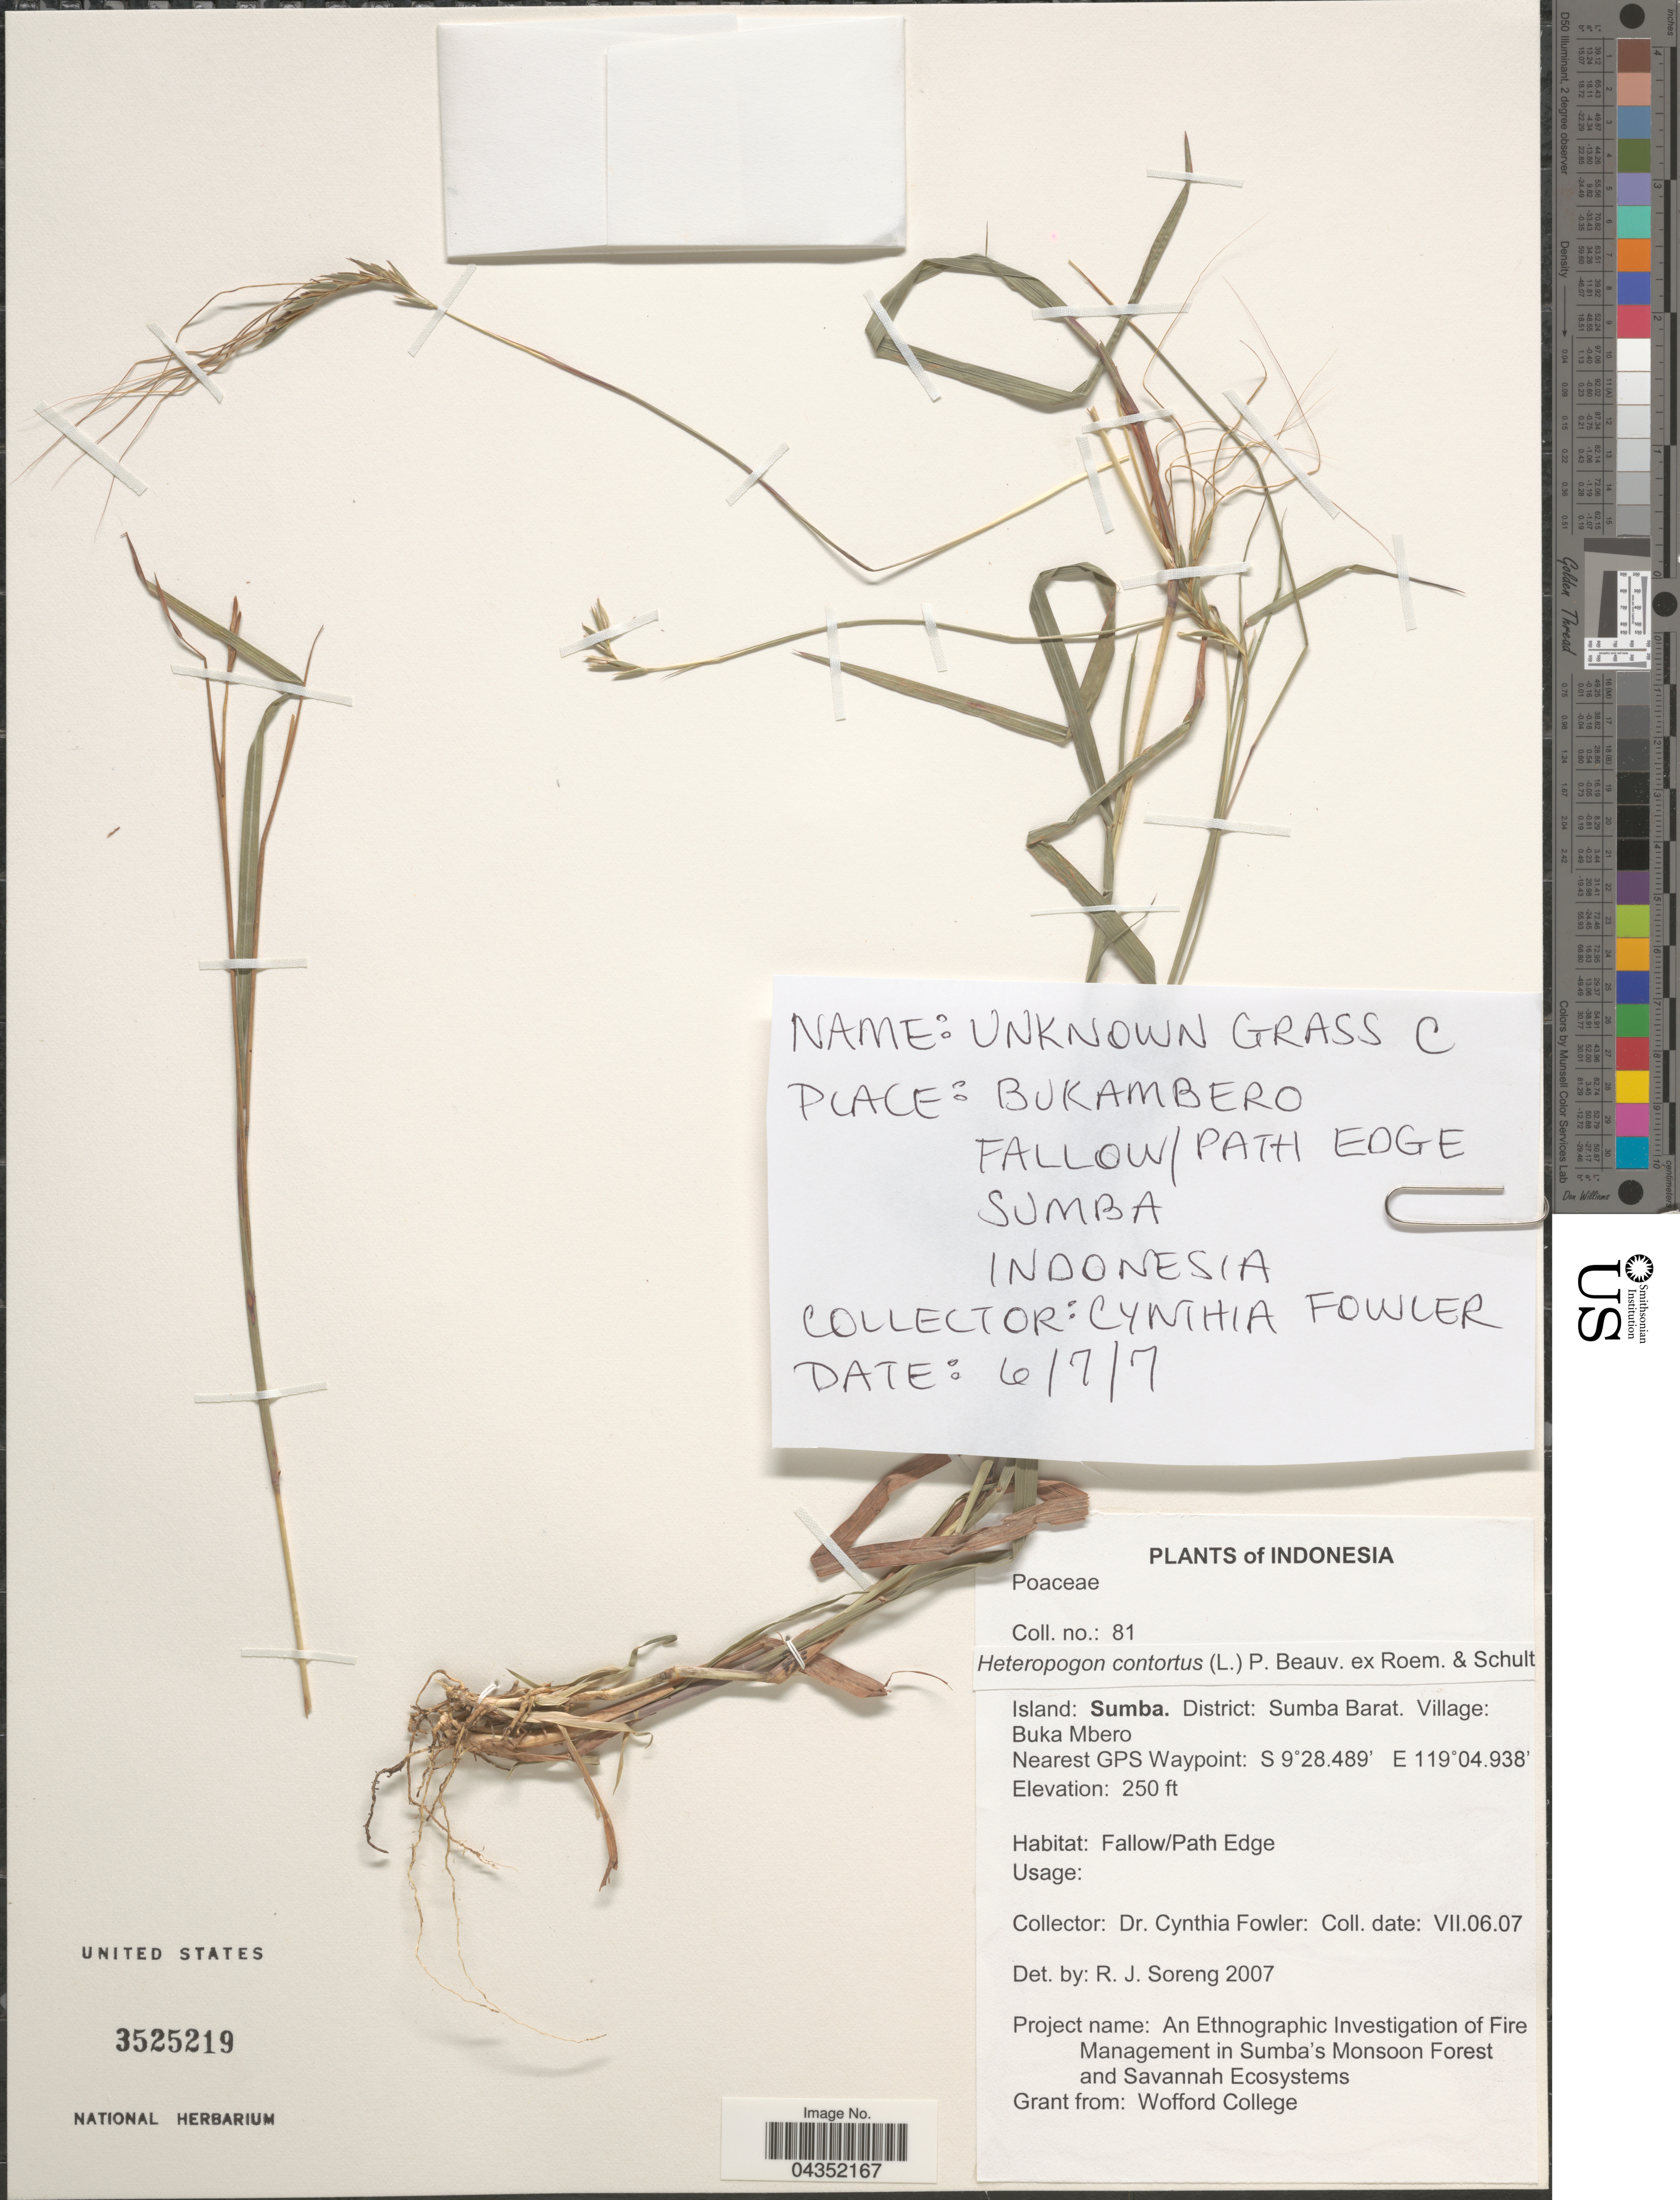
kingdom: Plantae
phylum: Tracheophyta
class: Liliopsida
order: Poales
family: Poaceae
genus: Heteropogon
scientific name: Heteropogon contortus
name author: (L.) P. Beauv. ex Roem. & Schult.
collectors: C. Fowler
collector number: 81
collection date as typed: Transcribed d/m/y: 6/7/7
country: Indonesia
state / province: Nusa Tenggara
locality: Bukambero. Fallow/path edge Sumba. Island: Sumba. District: Sumba Barat. Village: Buka Mbero. Nearest GPS Waypoint.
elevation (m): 76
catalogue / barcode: US 3525219